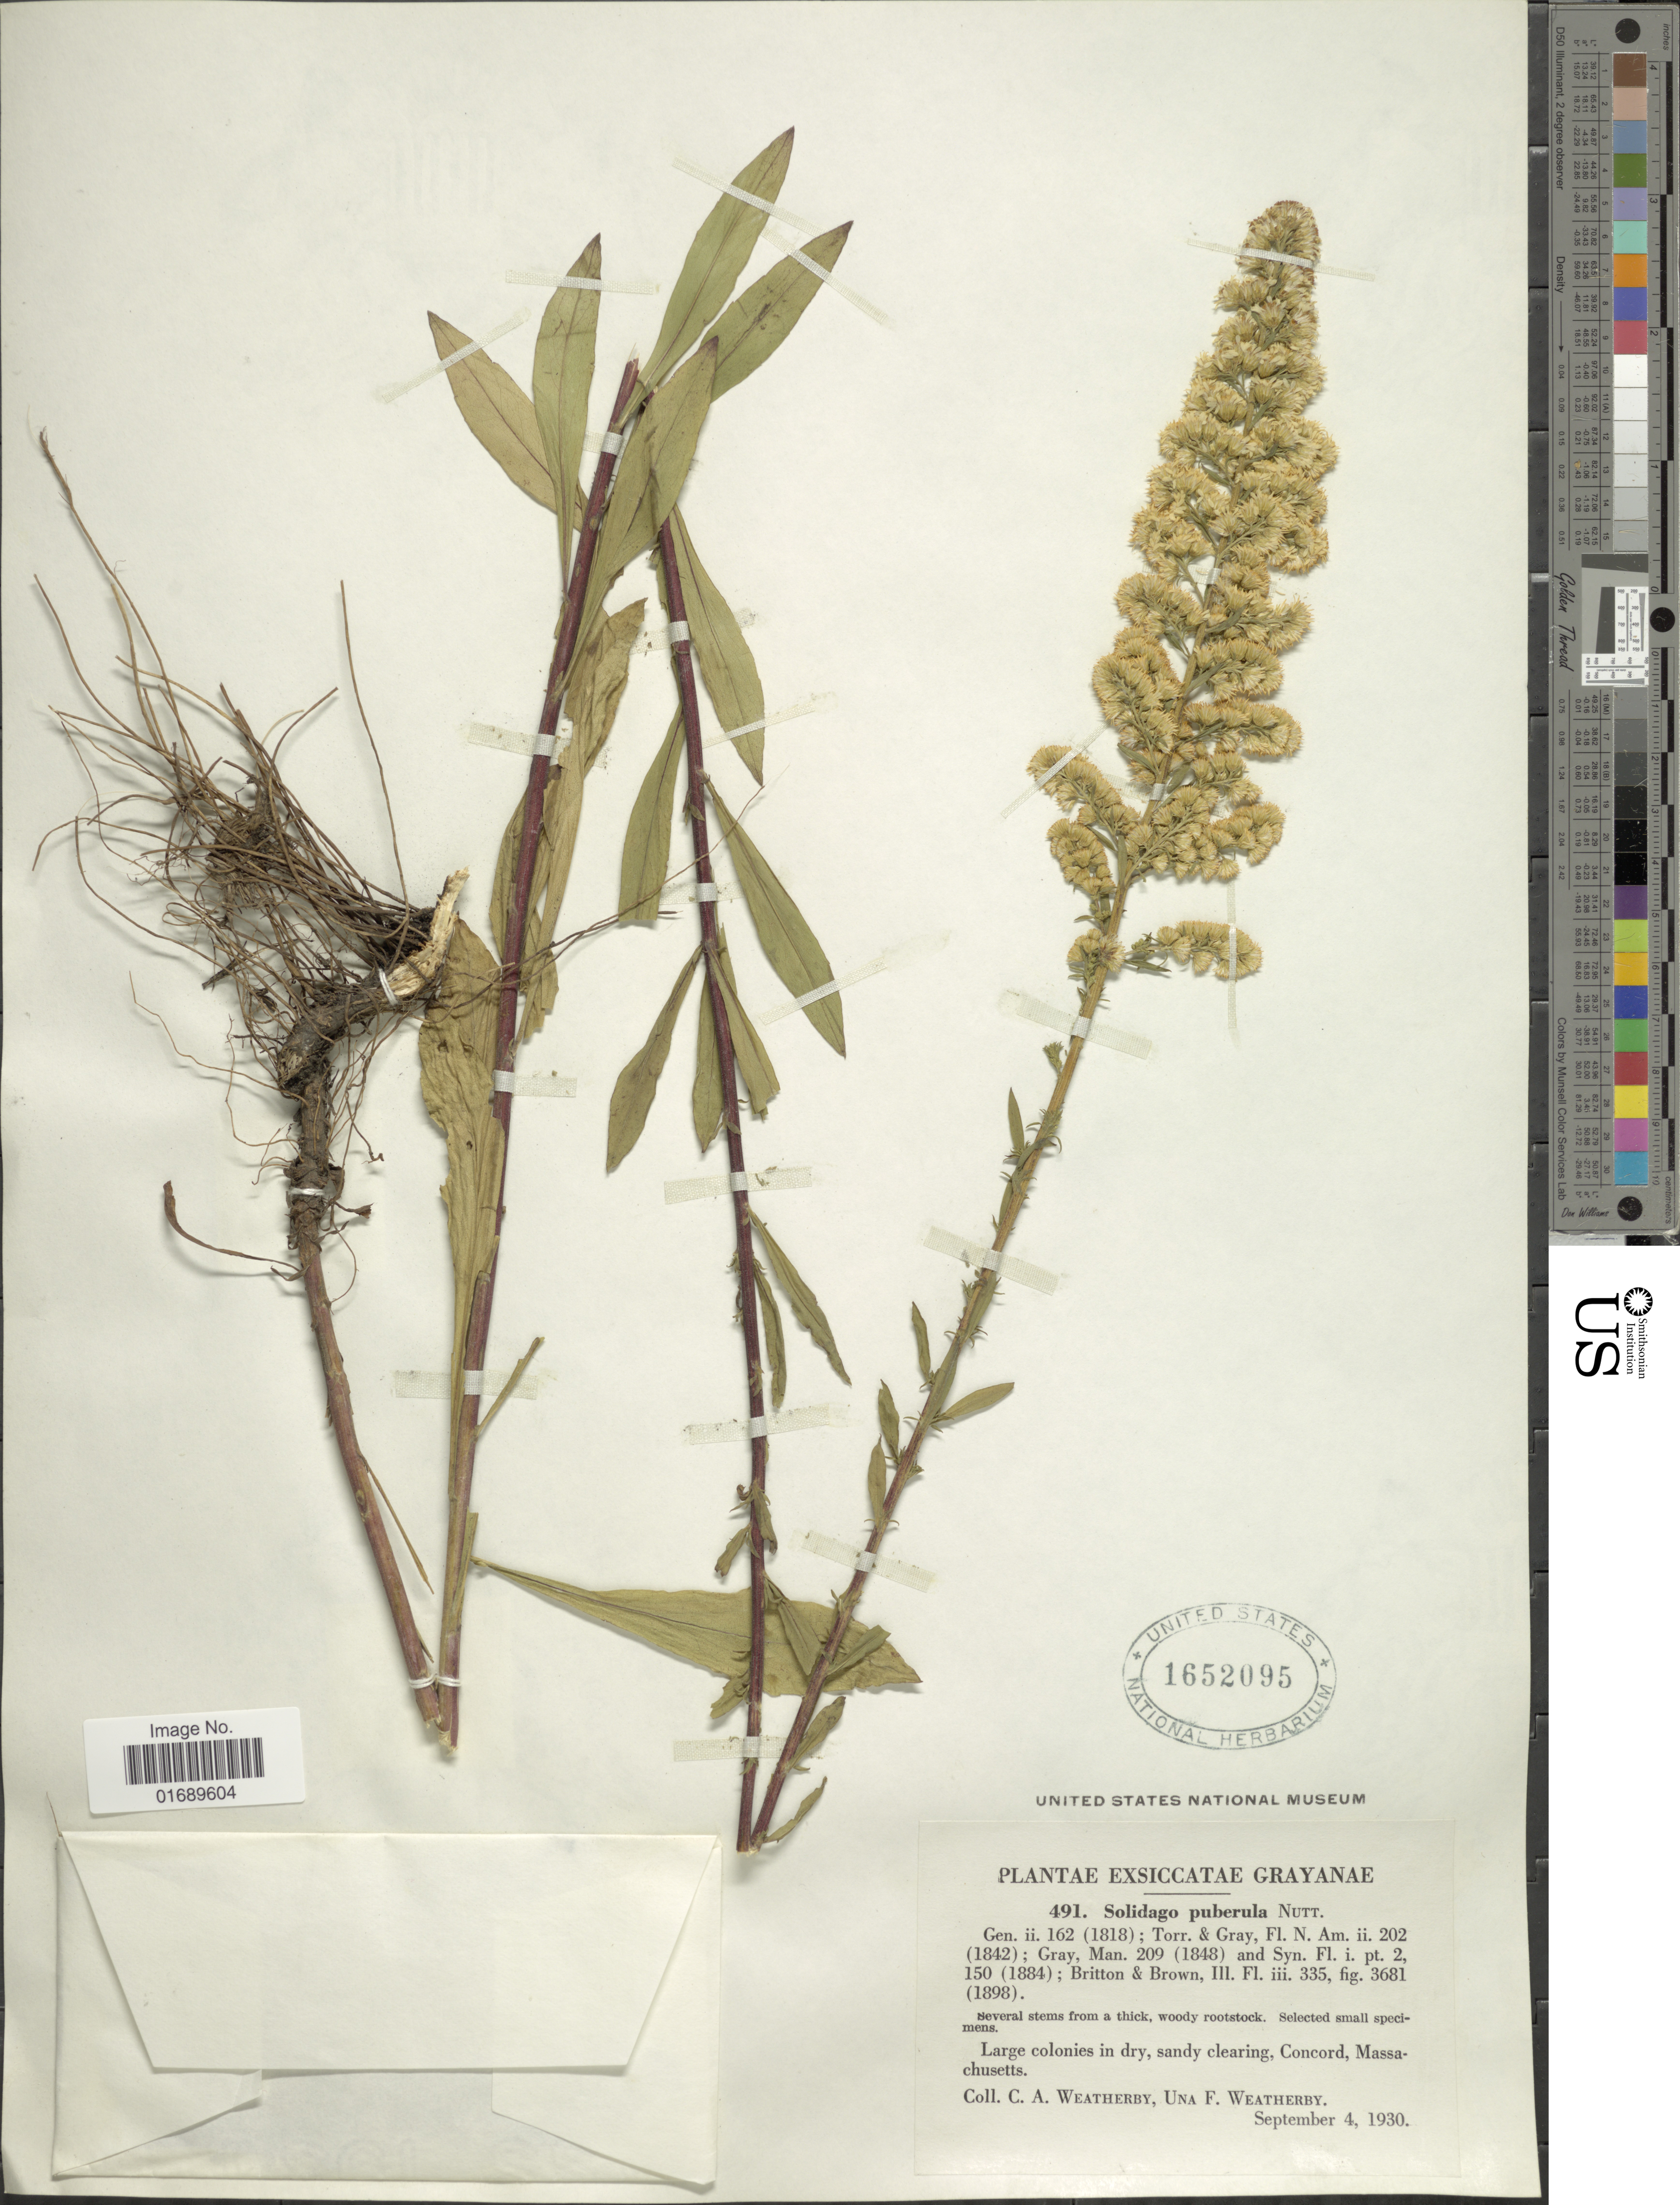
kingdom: Plantae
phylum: Tracheophyta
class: Magnoliopsida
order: Asterales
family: Asteraceae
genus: Solidago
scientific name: Solidago puberula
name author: Nutt.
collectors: C. A. Weatherby & U. Weatherby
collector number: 491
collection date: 1930-09-04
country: United States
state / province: Massachusetts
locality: Large colonies in dry, sandy clearing, Concord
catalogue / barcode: US 1652095